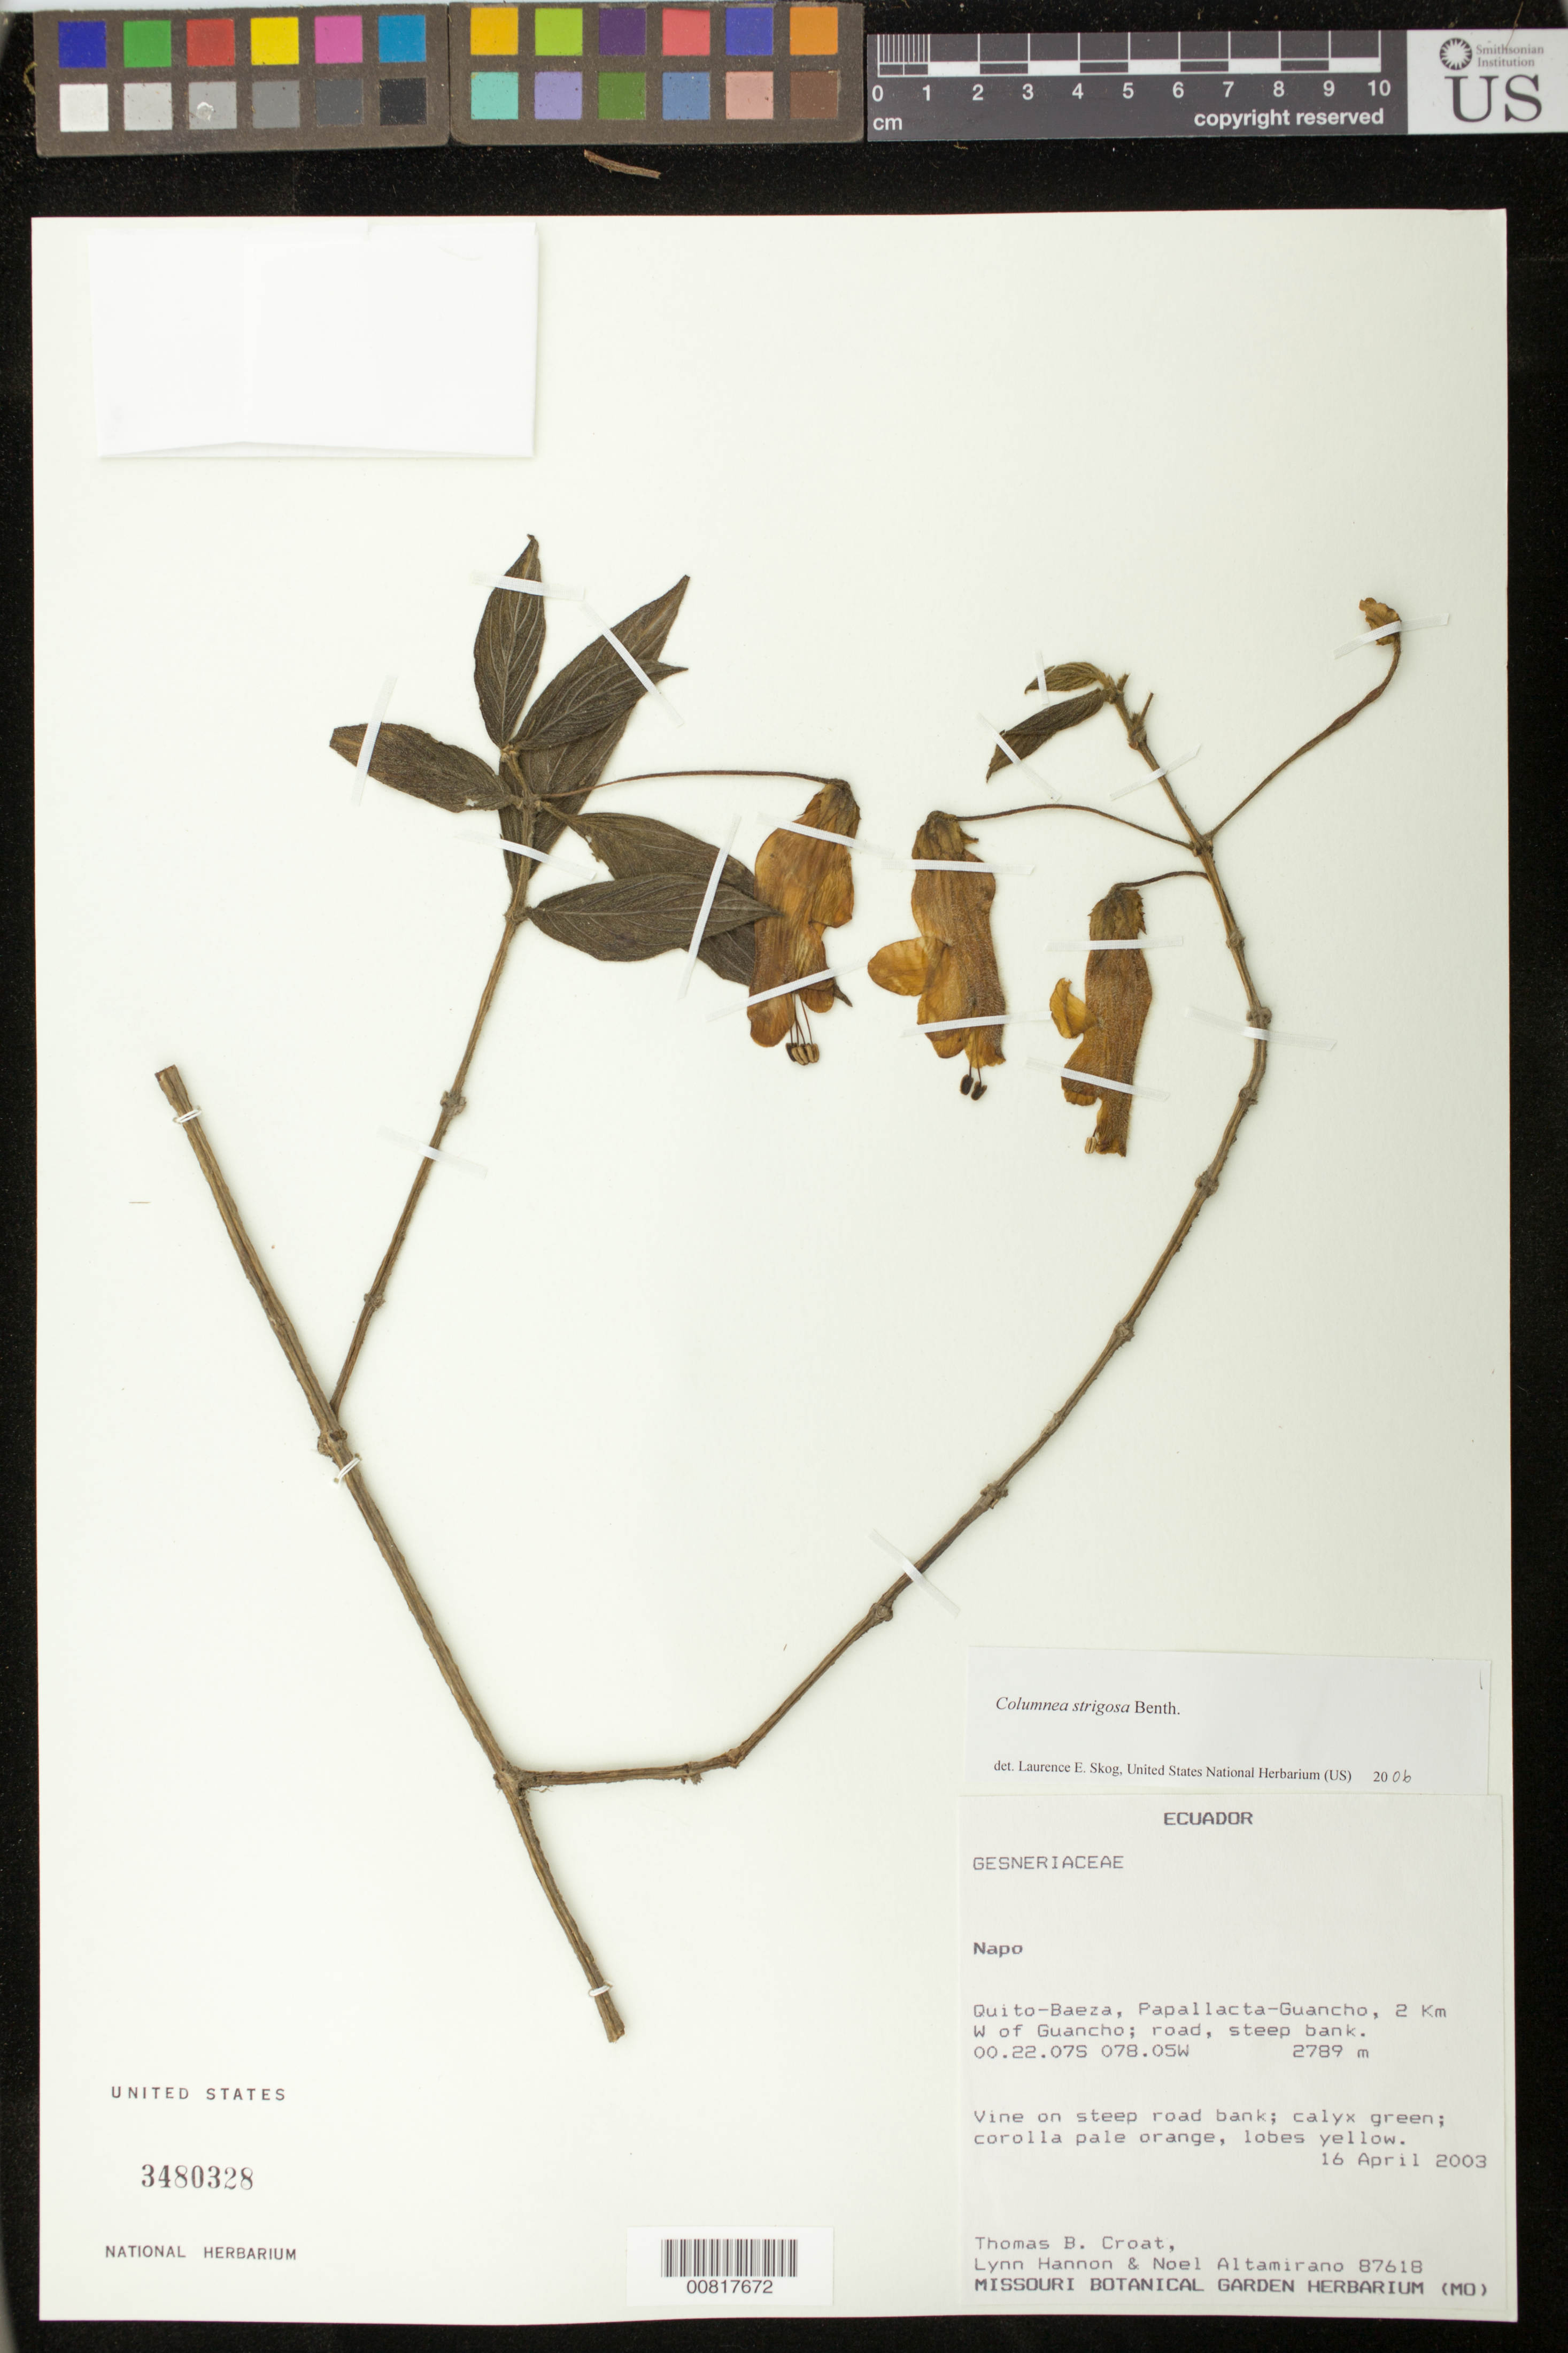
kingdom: Plantae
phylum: Tracheophyta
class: Magnoliopsida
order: Lamiales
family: Gesneriaceae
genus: Columnea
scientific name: Columnea strigosa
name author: Benth.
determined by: Skog, Laurence E.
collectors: T. B. Croat, L. Hannon & N. Altamirano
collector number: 87618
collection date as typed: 16 Apr 2003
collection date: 2003-04-16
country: Ecuador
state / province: Napo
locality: Quito-Baeza, Papallacta-Guancho, 2 km W of Guancho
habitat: Road, steep bank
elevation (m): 2789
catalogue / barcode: US 3480328